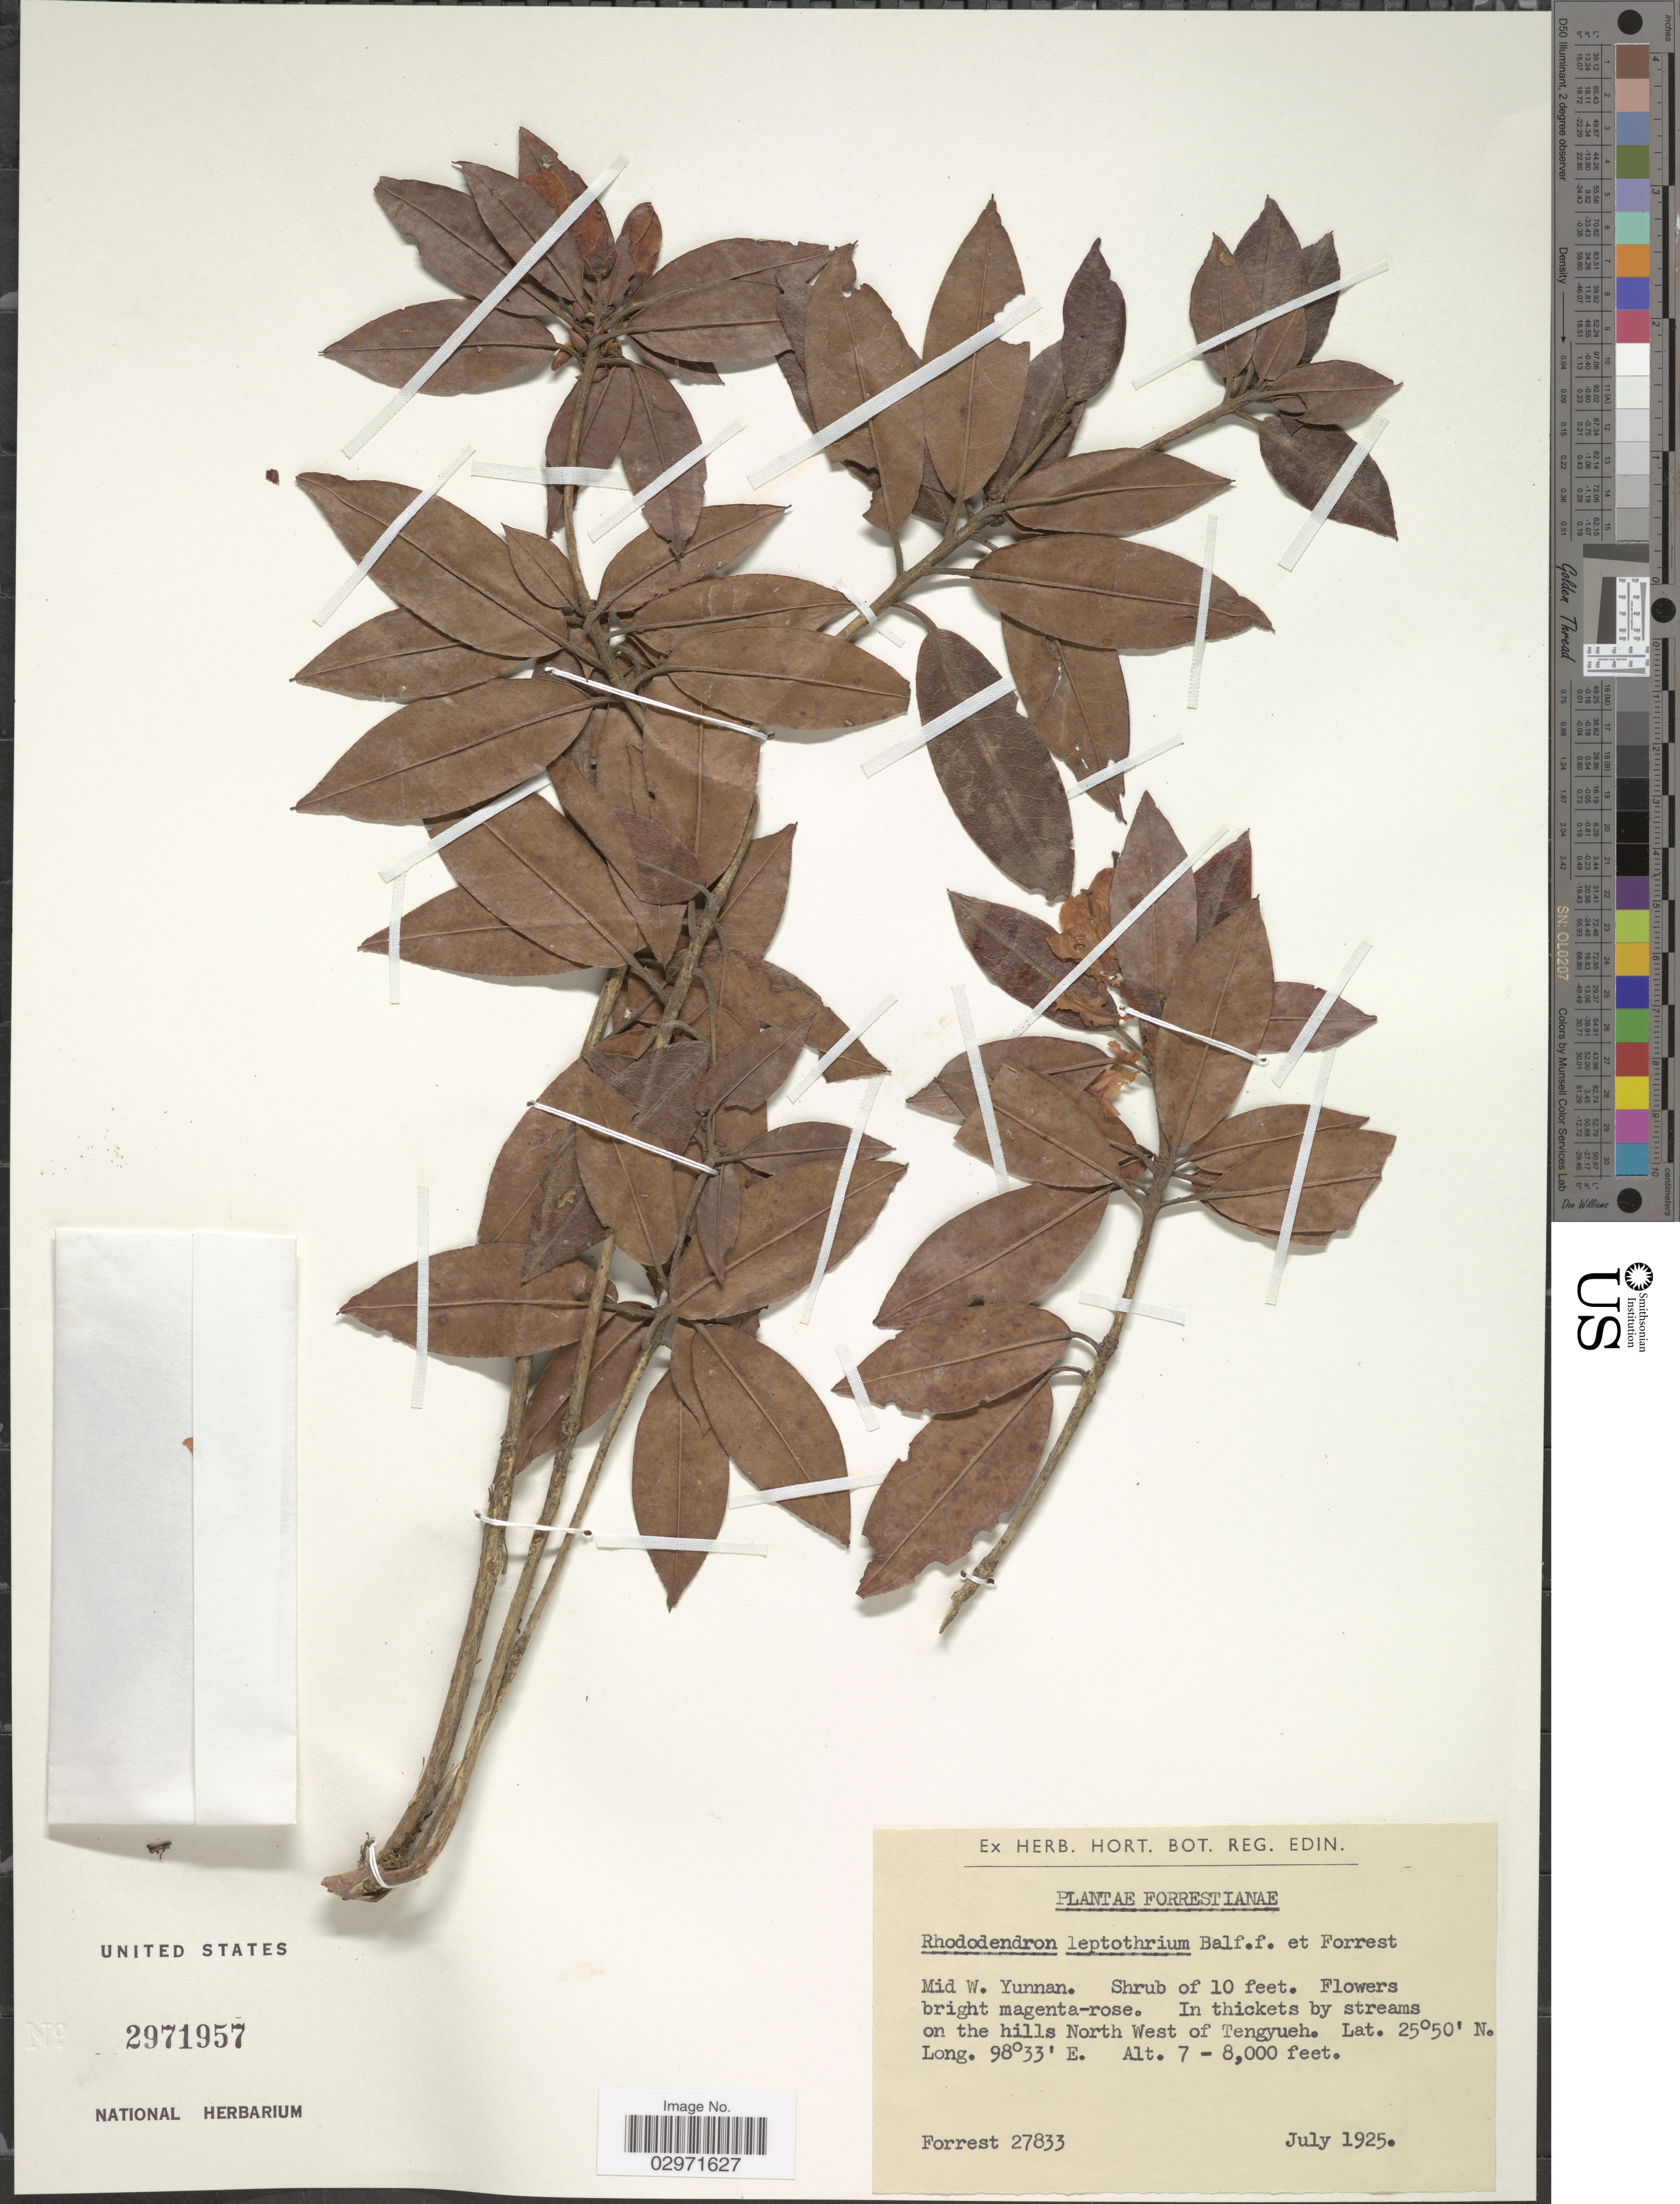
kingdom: Plantae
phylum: Tracheophyta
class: Magnoliopsida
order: Ericales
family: Ericaceae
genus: Rhododendron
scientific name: Rhododendron leptothrium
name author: Balf. f. & Forrest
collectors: -. Forrest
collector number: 27833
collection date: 1925-07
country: China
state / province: Yunnan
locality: Mid W. Yunnan. On the hills North West of Tengyueh.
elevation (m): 2134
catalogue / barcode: US 2971957